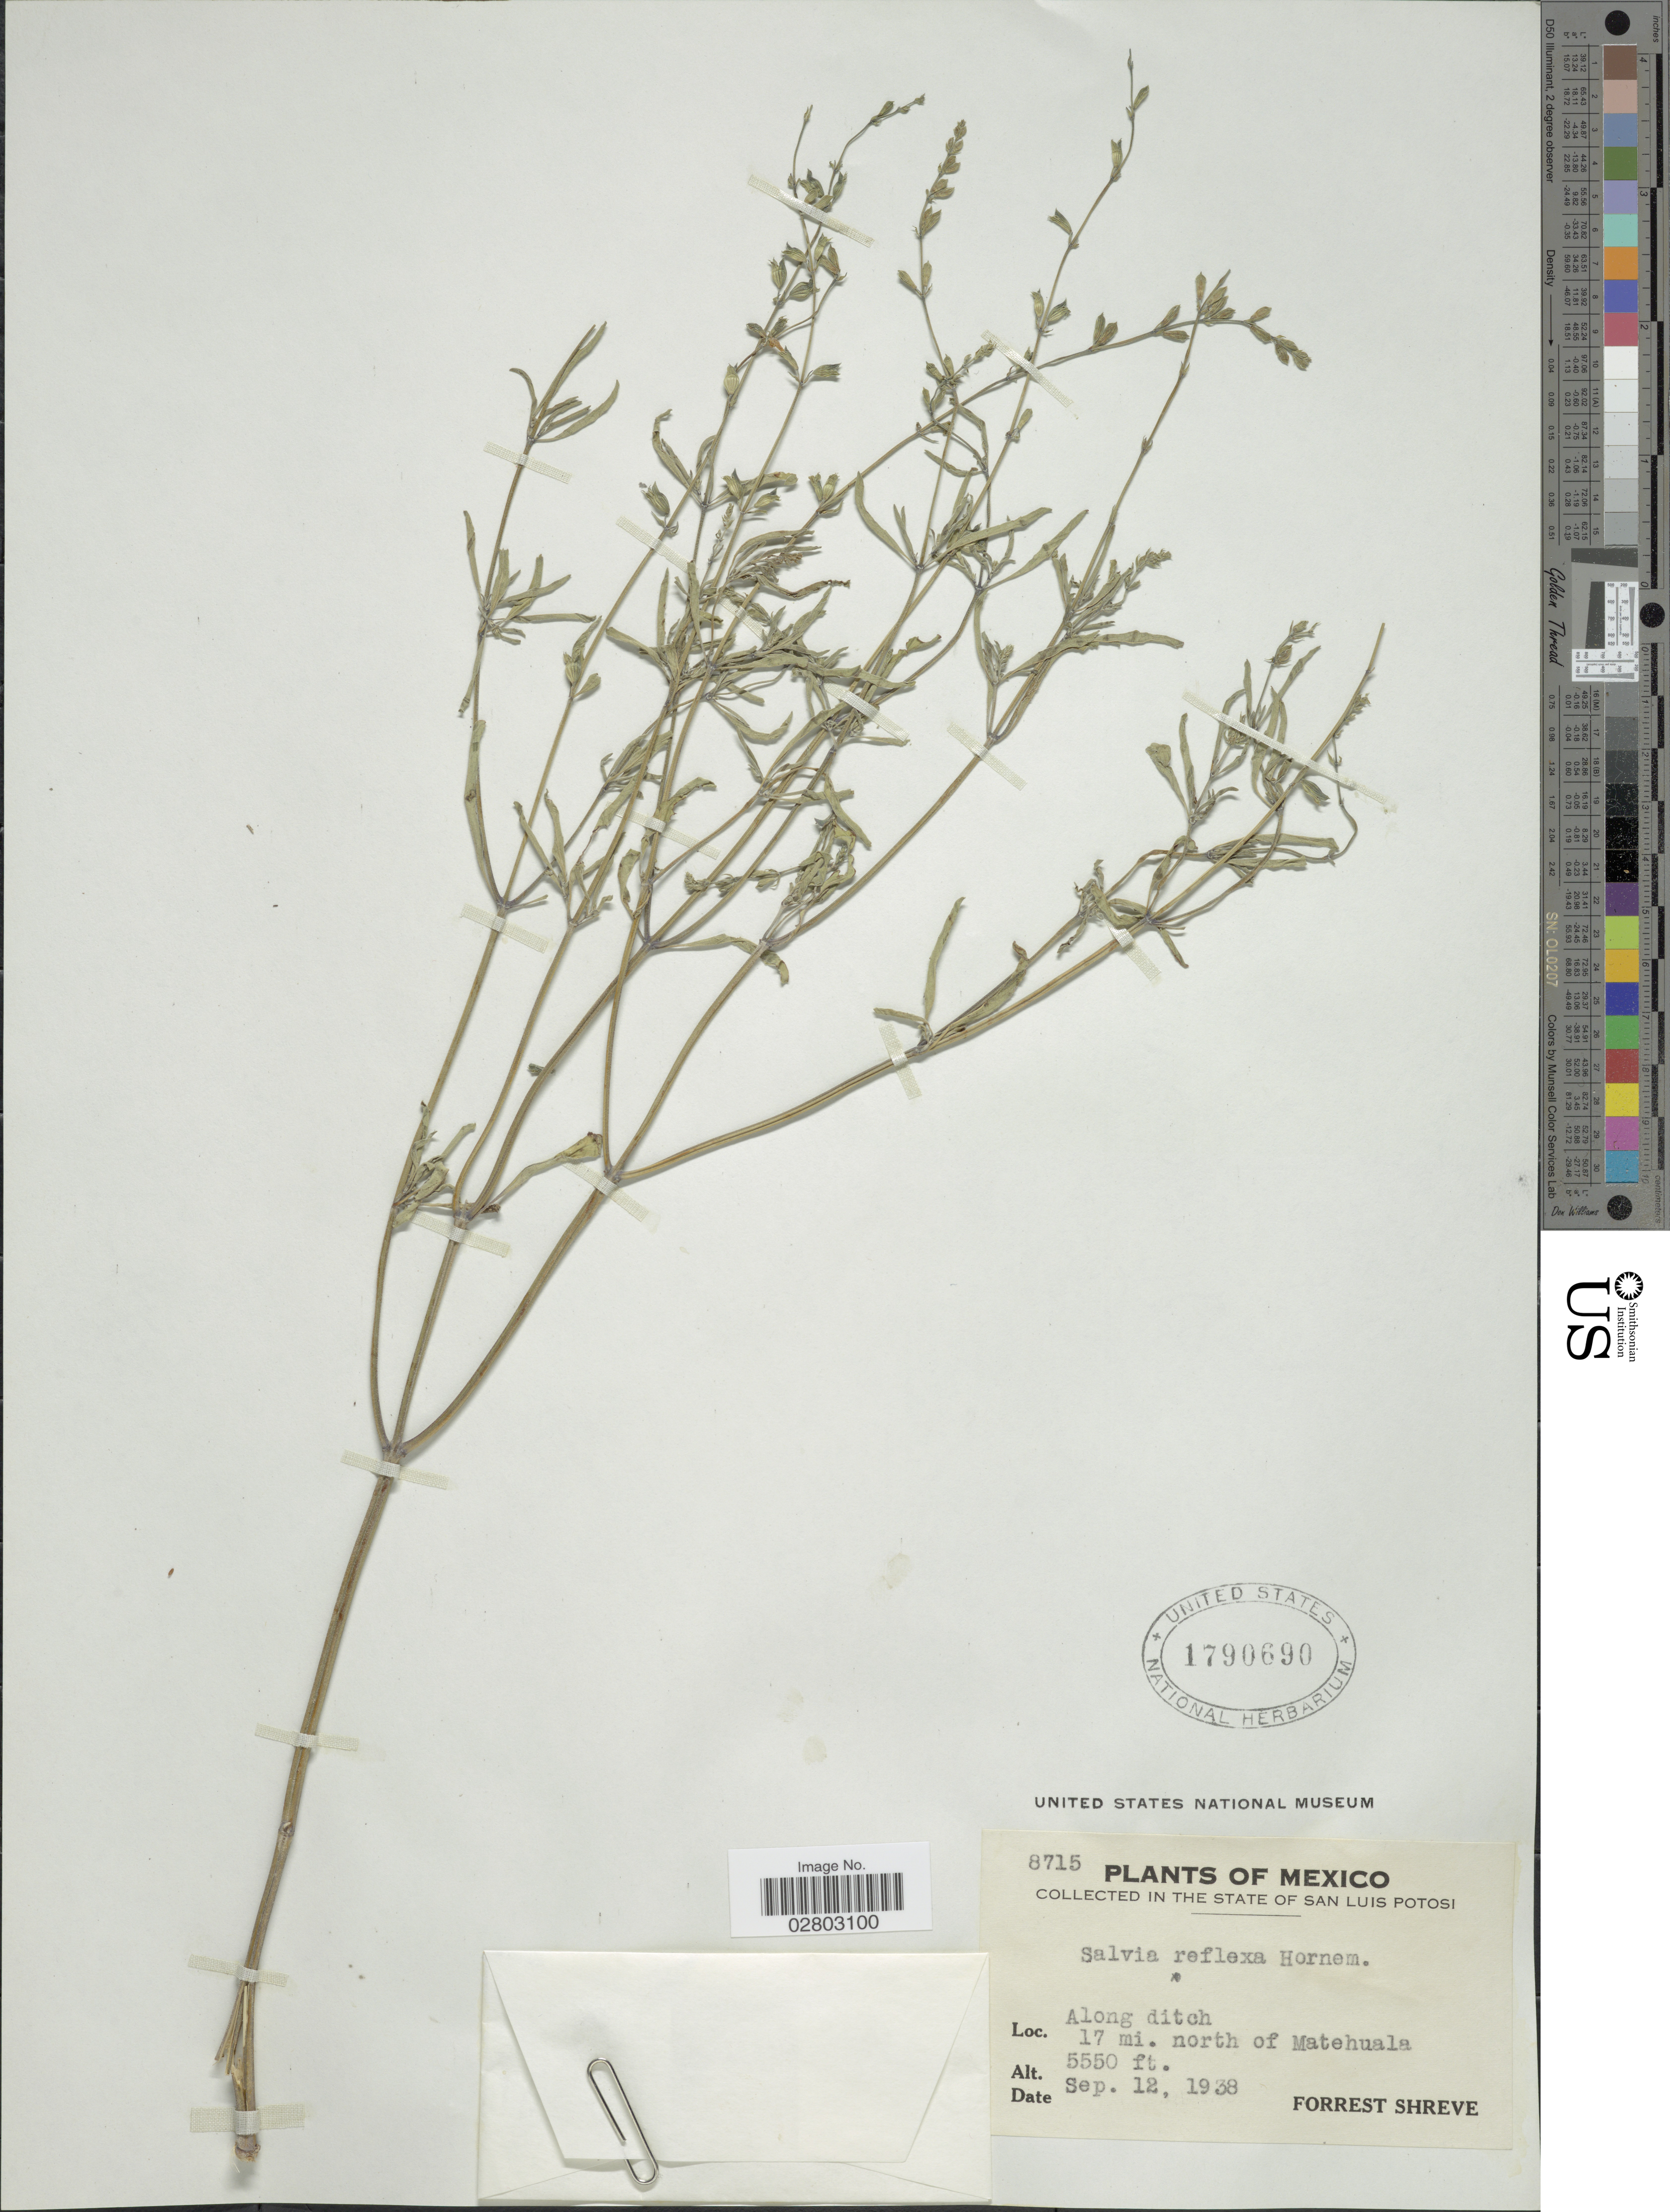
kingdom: Plantae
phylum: Tracheophyta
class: Magnoliopsida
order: Lamiales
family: Lamiaceae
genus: Salvia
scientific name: Salvia reflexa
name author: Hornem.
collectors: F. Shreve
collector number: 8715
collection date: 1938-09-12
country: Mexico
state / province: San Luis Potosí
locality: In The State of San Luis Potosi, Along ditch, 17 mi. north of Matehuala.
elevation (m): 1692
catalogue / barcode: US 1790690